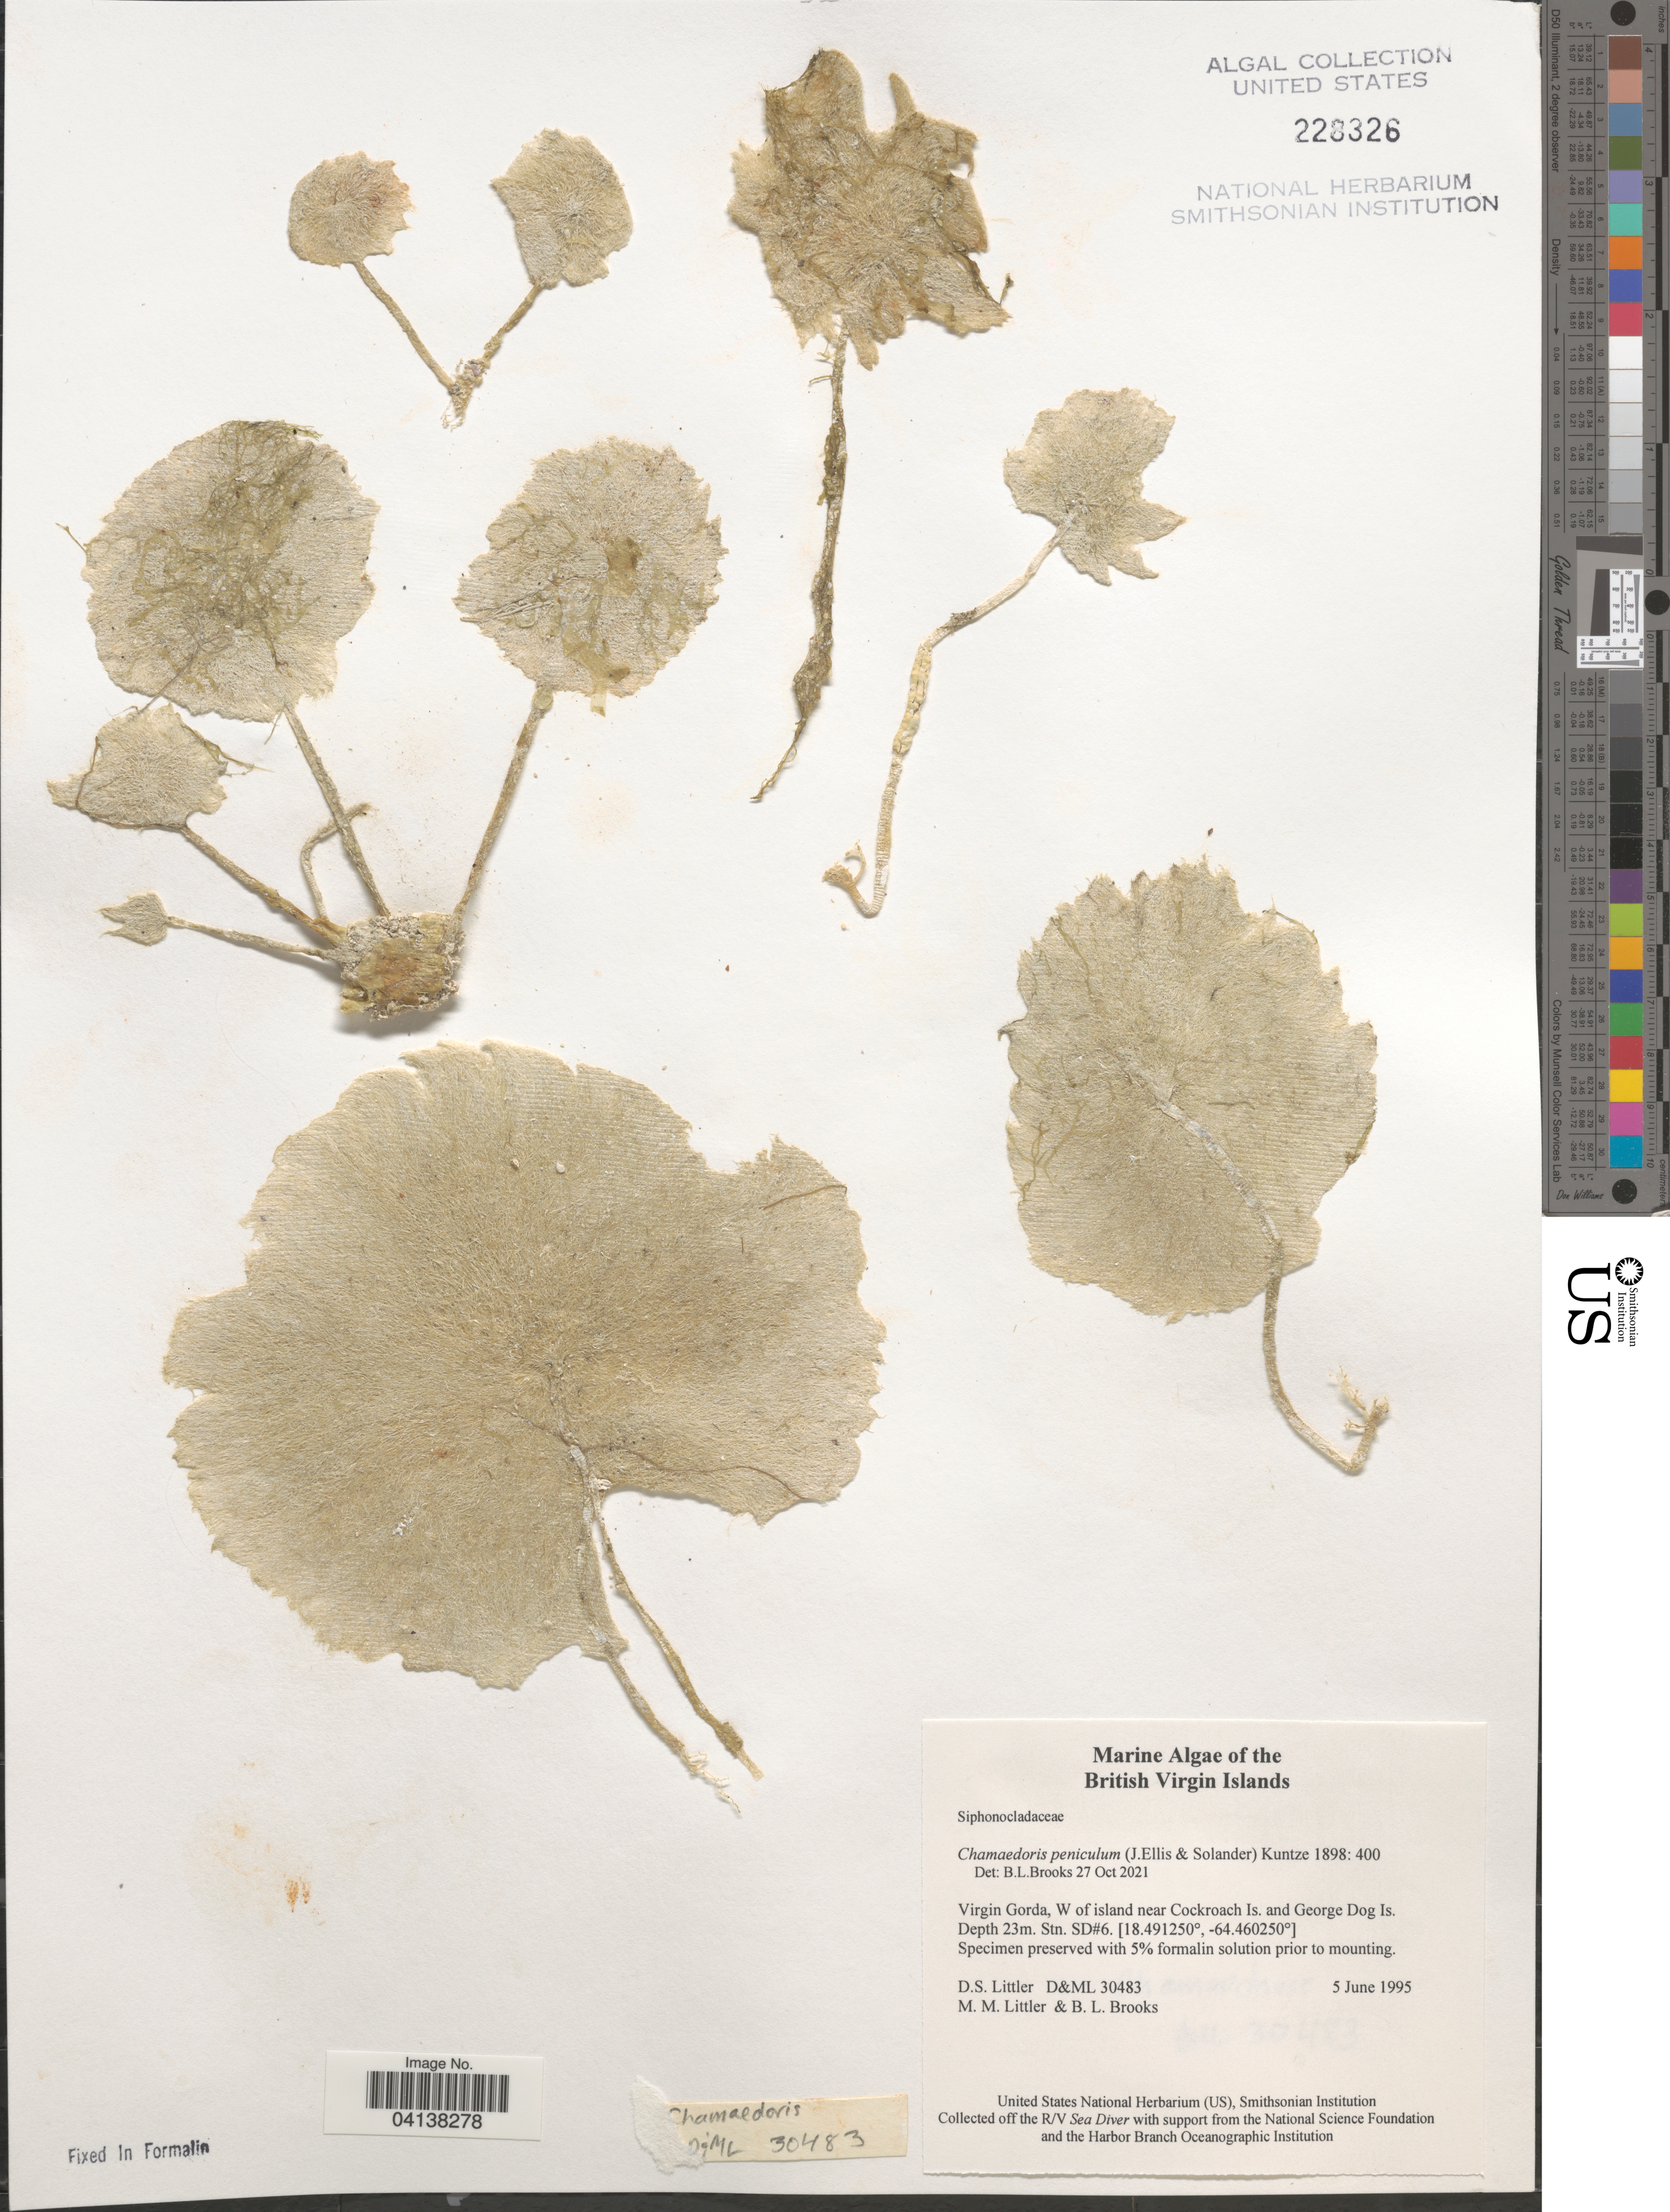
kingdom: Plantae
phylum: Chlorophyta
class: Ulvophyceae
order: Siphonocladales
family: Siphonocladaceae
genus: Chamaedoris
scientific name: Chamaedoris peniculum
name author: (J. Ellis & Sol.) Kuntze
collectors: D. S. Littler & B. Brooks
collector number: D&ML 30483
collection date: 1995-06-05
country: British Virgin Islands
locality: Virgin Gorda. W of island near Cockroach Is. and George Dog Is. Stn. SD#6.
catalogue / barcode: US 228326